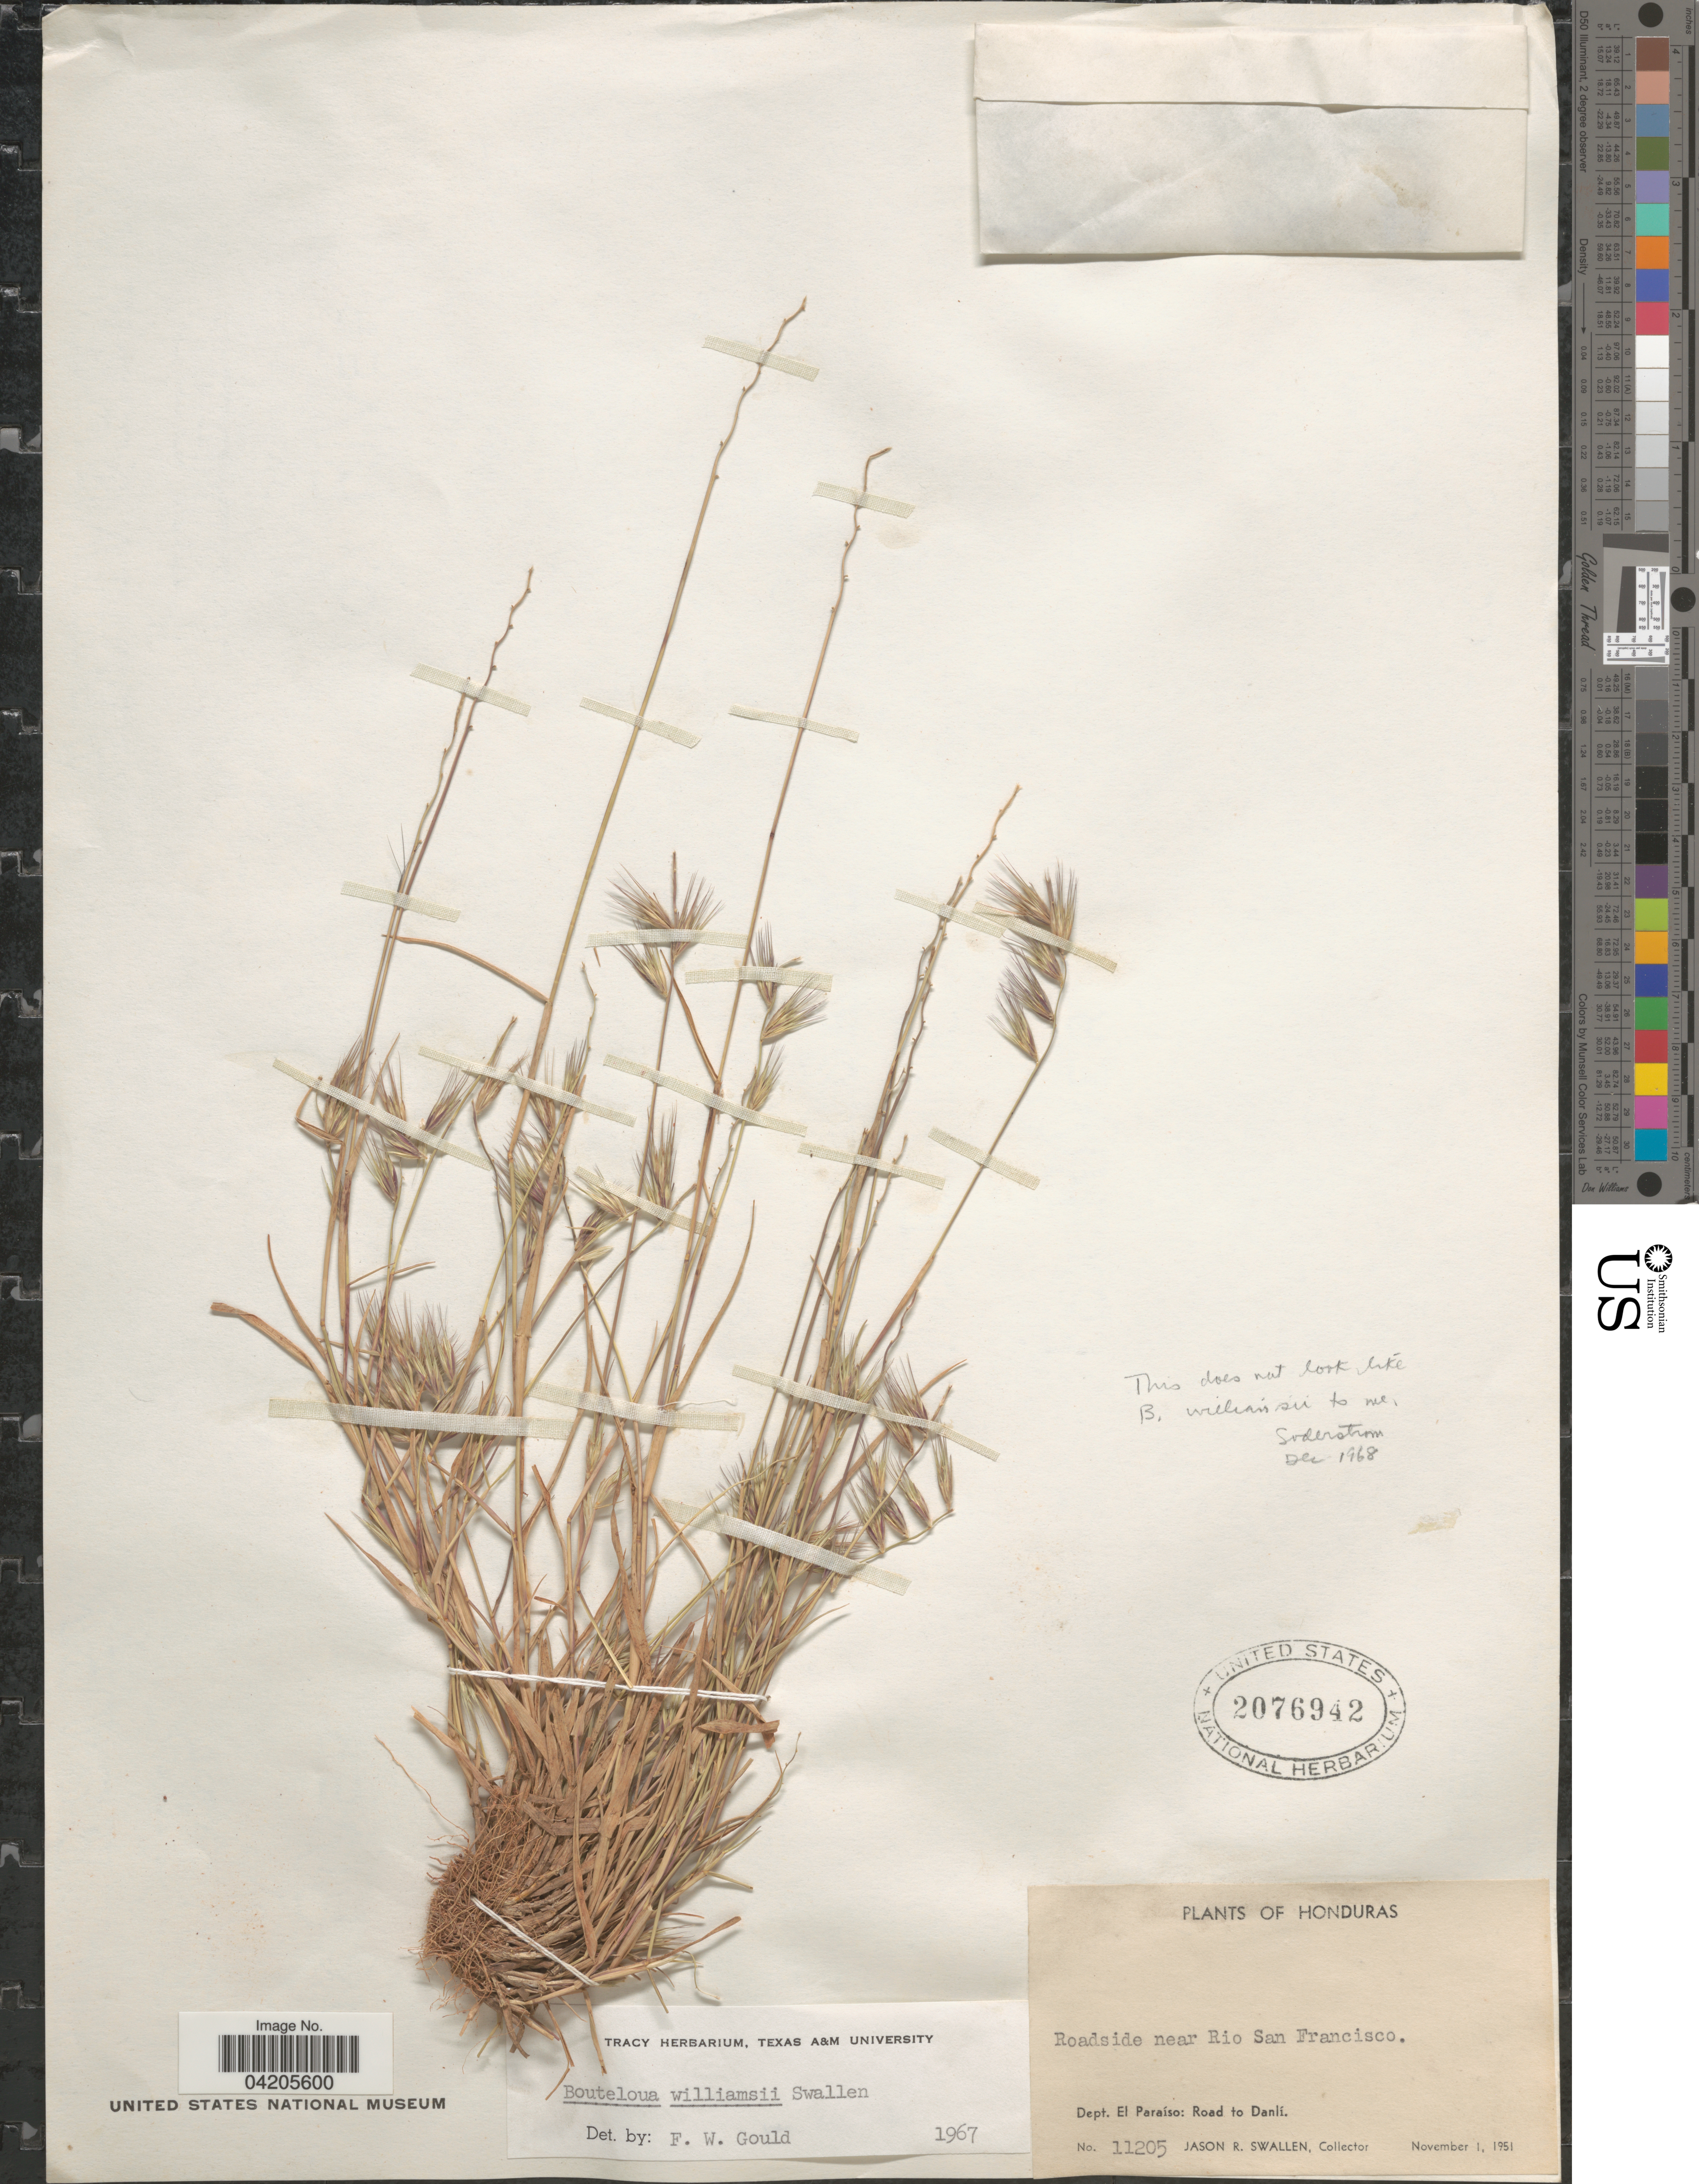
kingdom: Plantae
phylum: Tracheophyta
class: Liliopsida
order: Poales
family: Poaceae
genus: Bouteloua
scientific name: Bouteloua repens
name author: (Kunth) Scribn. & Merr.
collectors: J. R. Swallen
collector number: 11205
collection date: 1951-11-01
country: Honduras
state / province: El Paraiso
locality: Roadside near Rio San Francisco. Dept. El Paraíso: Road to Danlí.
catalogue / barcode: US 2076942